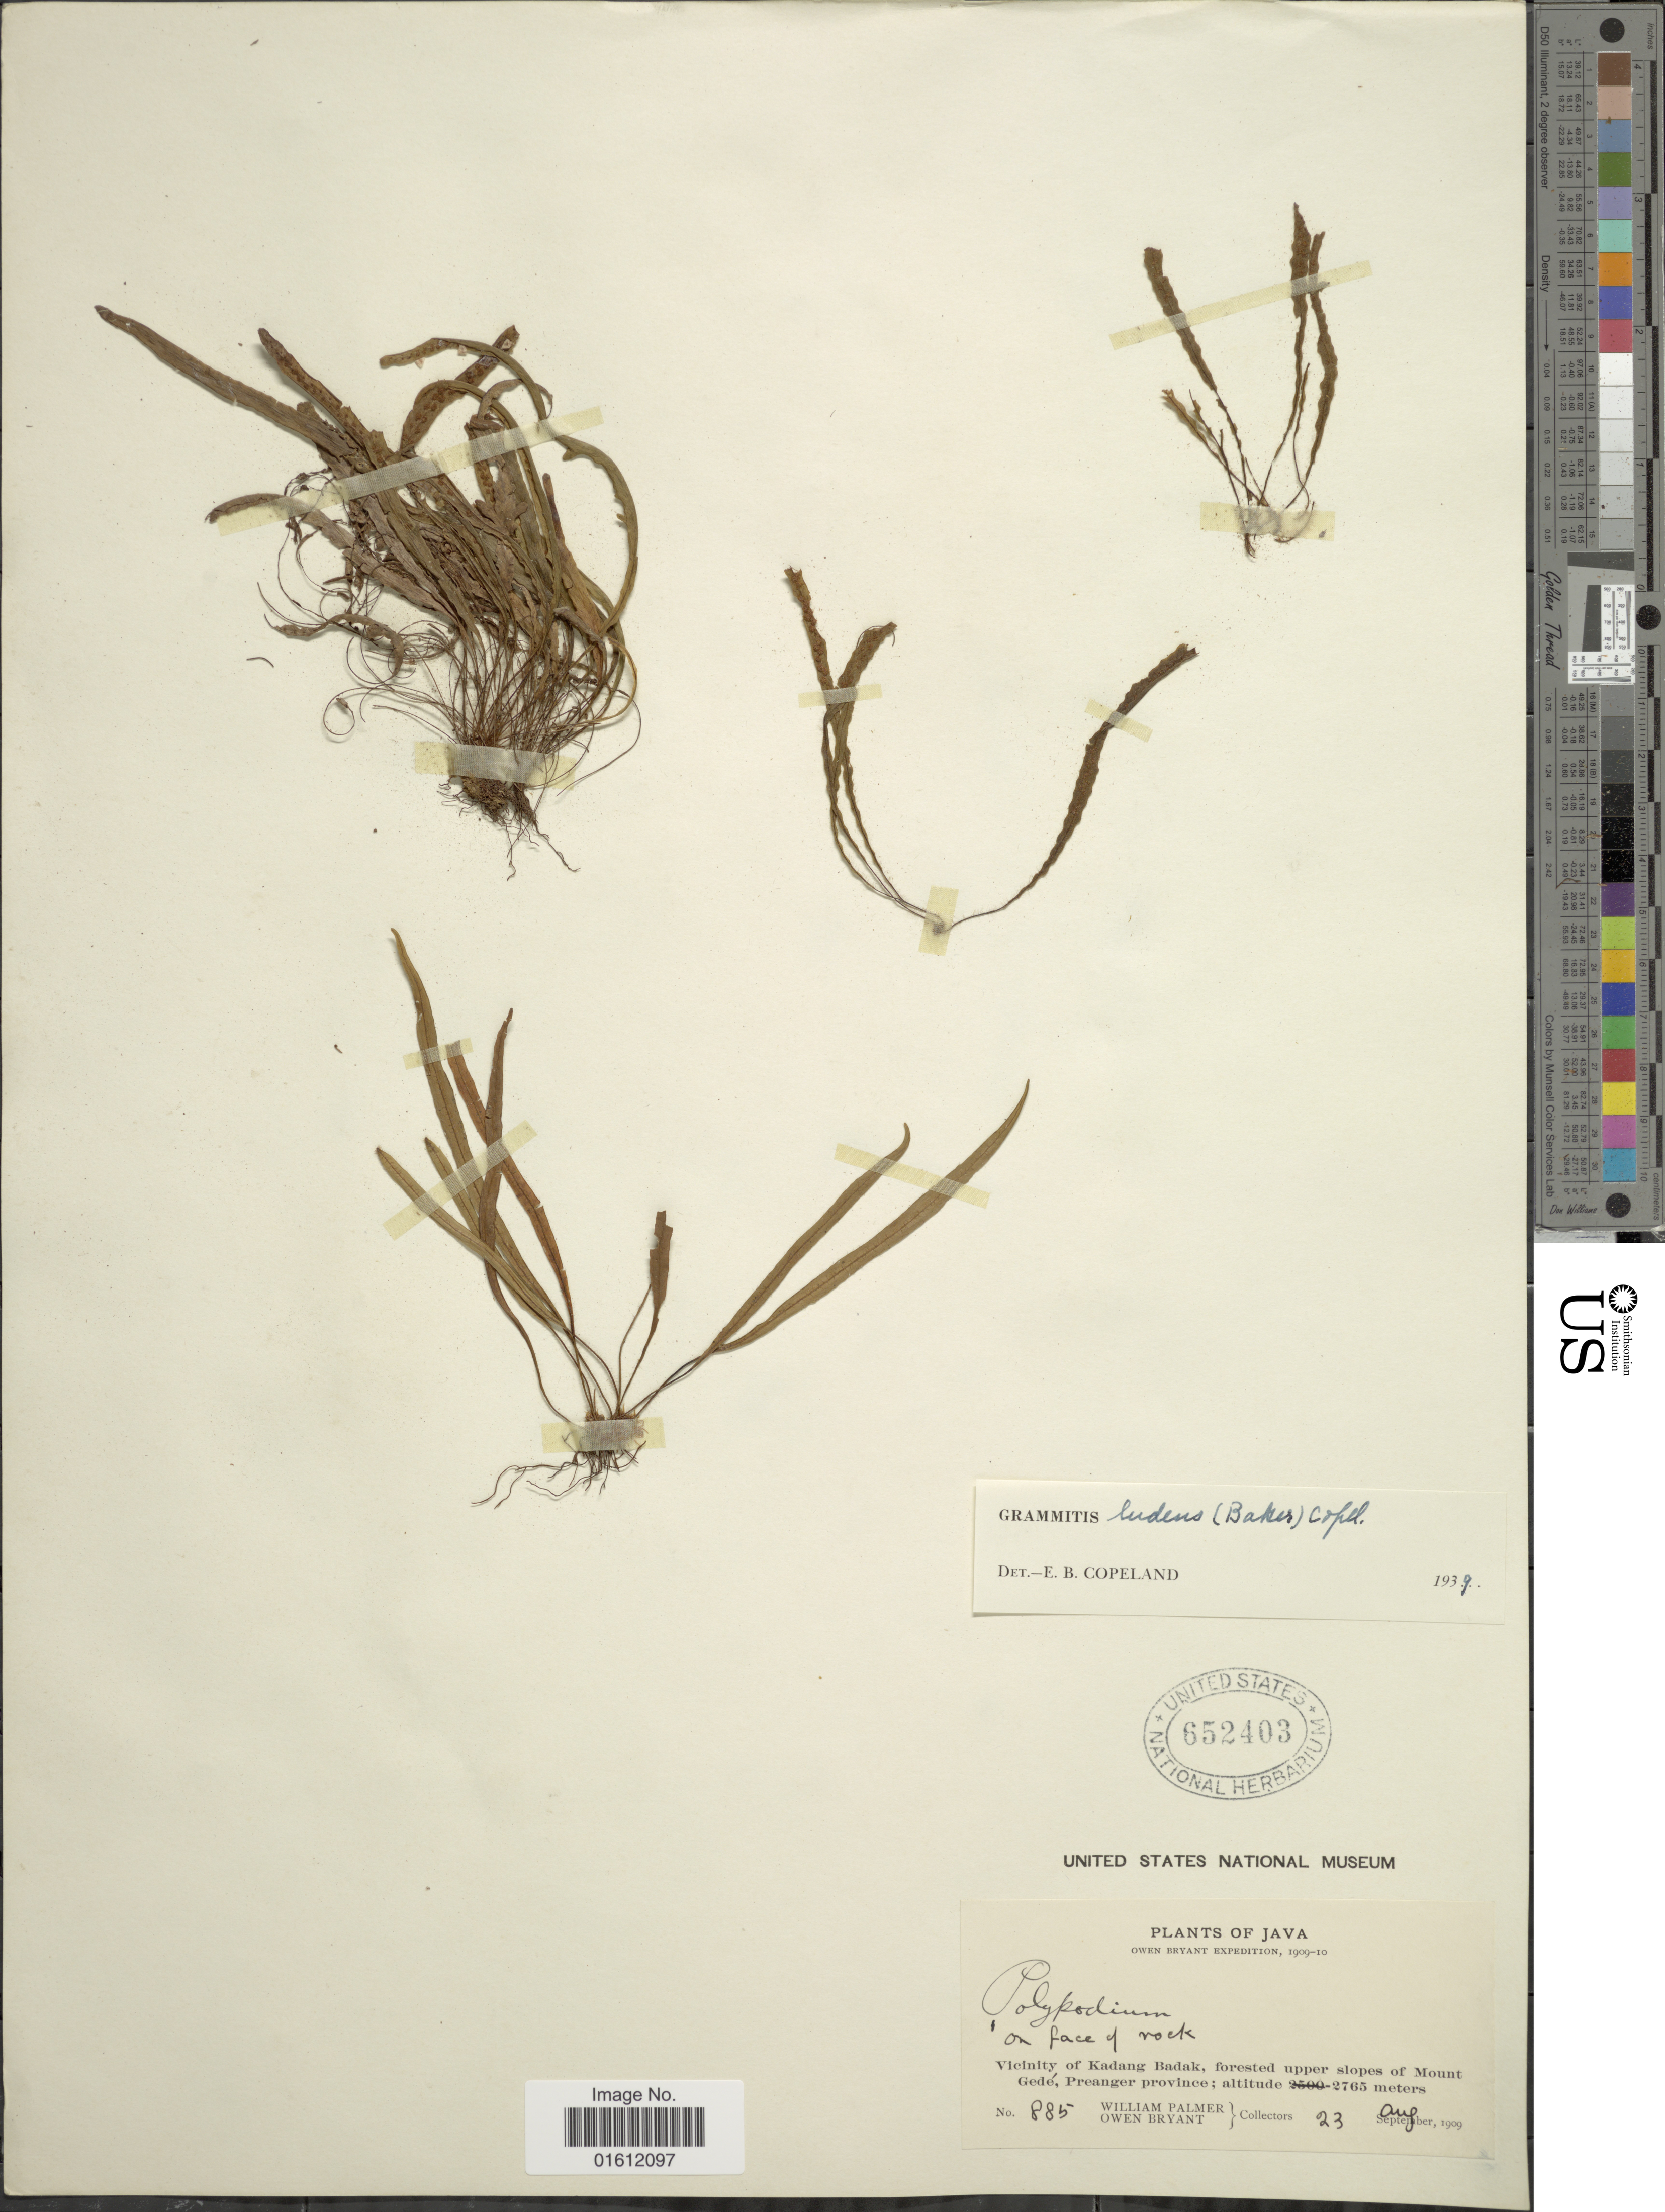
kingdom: Plantae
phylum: Tracheophyta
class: Polypodiopsida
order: Polypodiales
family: Polypodiaceae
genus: Oreogrammitis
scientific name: Oreogrammitis scabristipes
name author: (Baker) Parris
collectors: W. Palmer & O. Bryant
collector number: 885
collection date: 1909-08-23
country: Indonesia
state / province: Java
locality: Vicinity of Kadang Badak, forested upper slopes of Mount Gedé, Preanger province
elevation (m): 2765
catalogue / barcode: US 652403